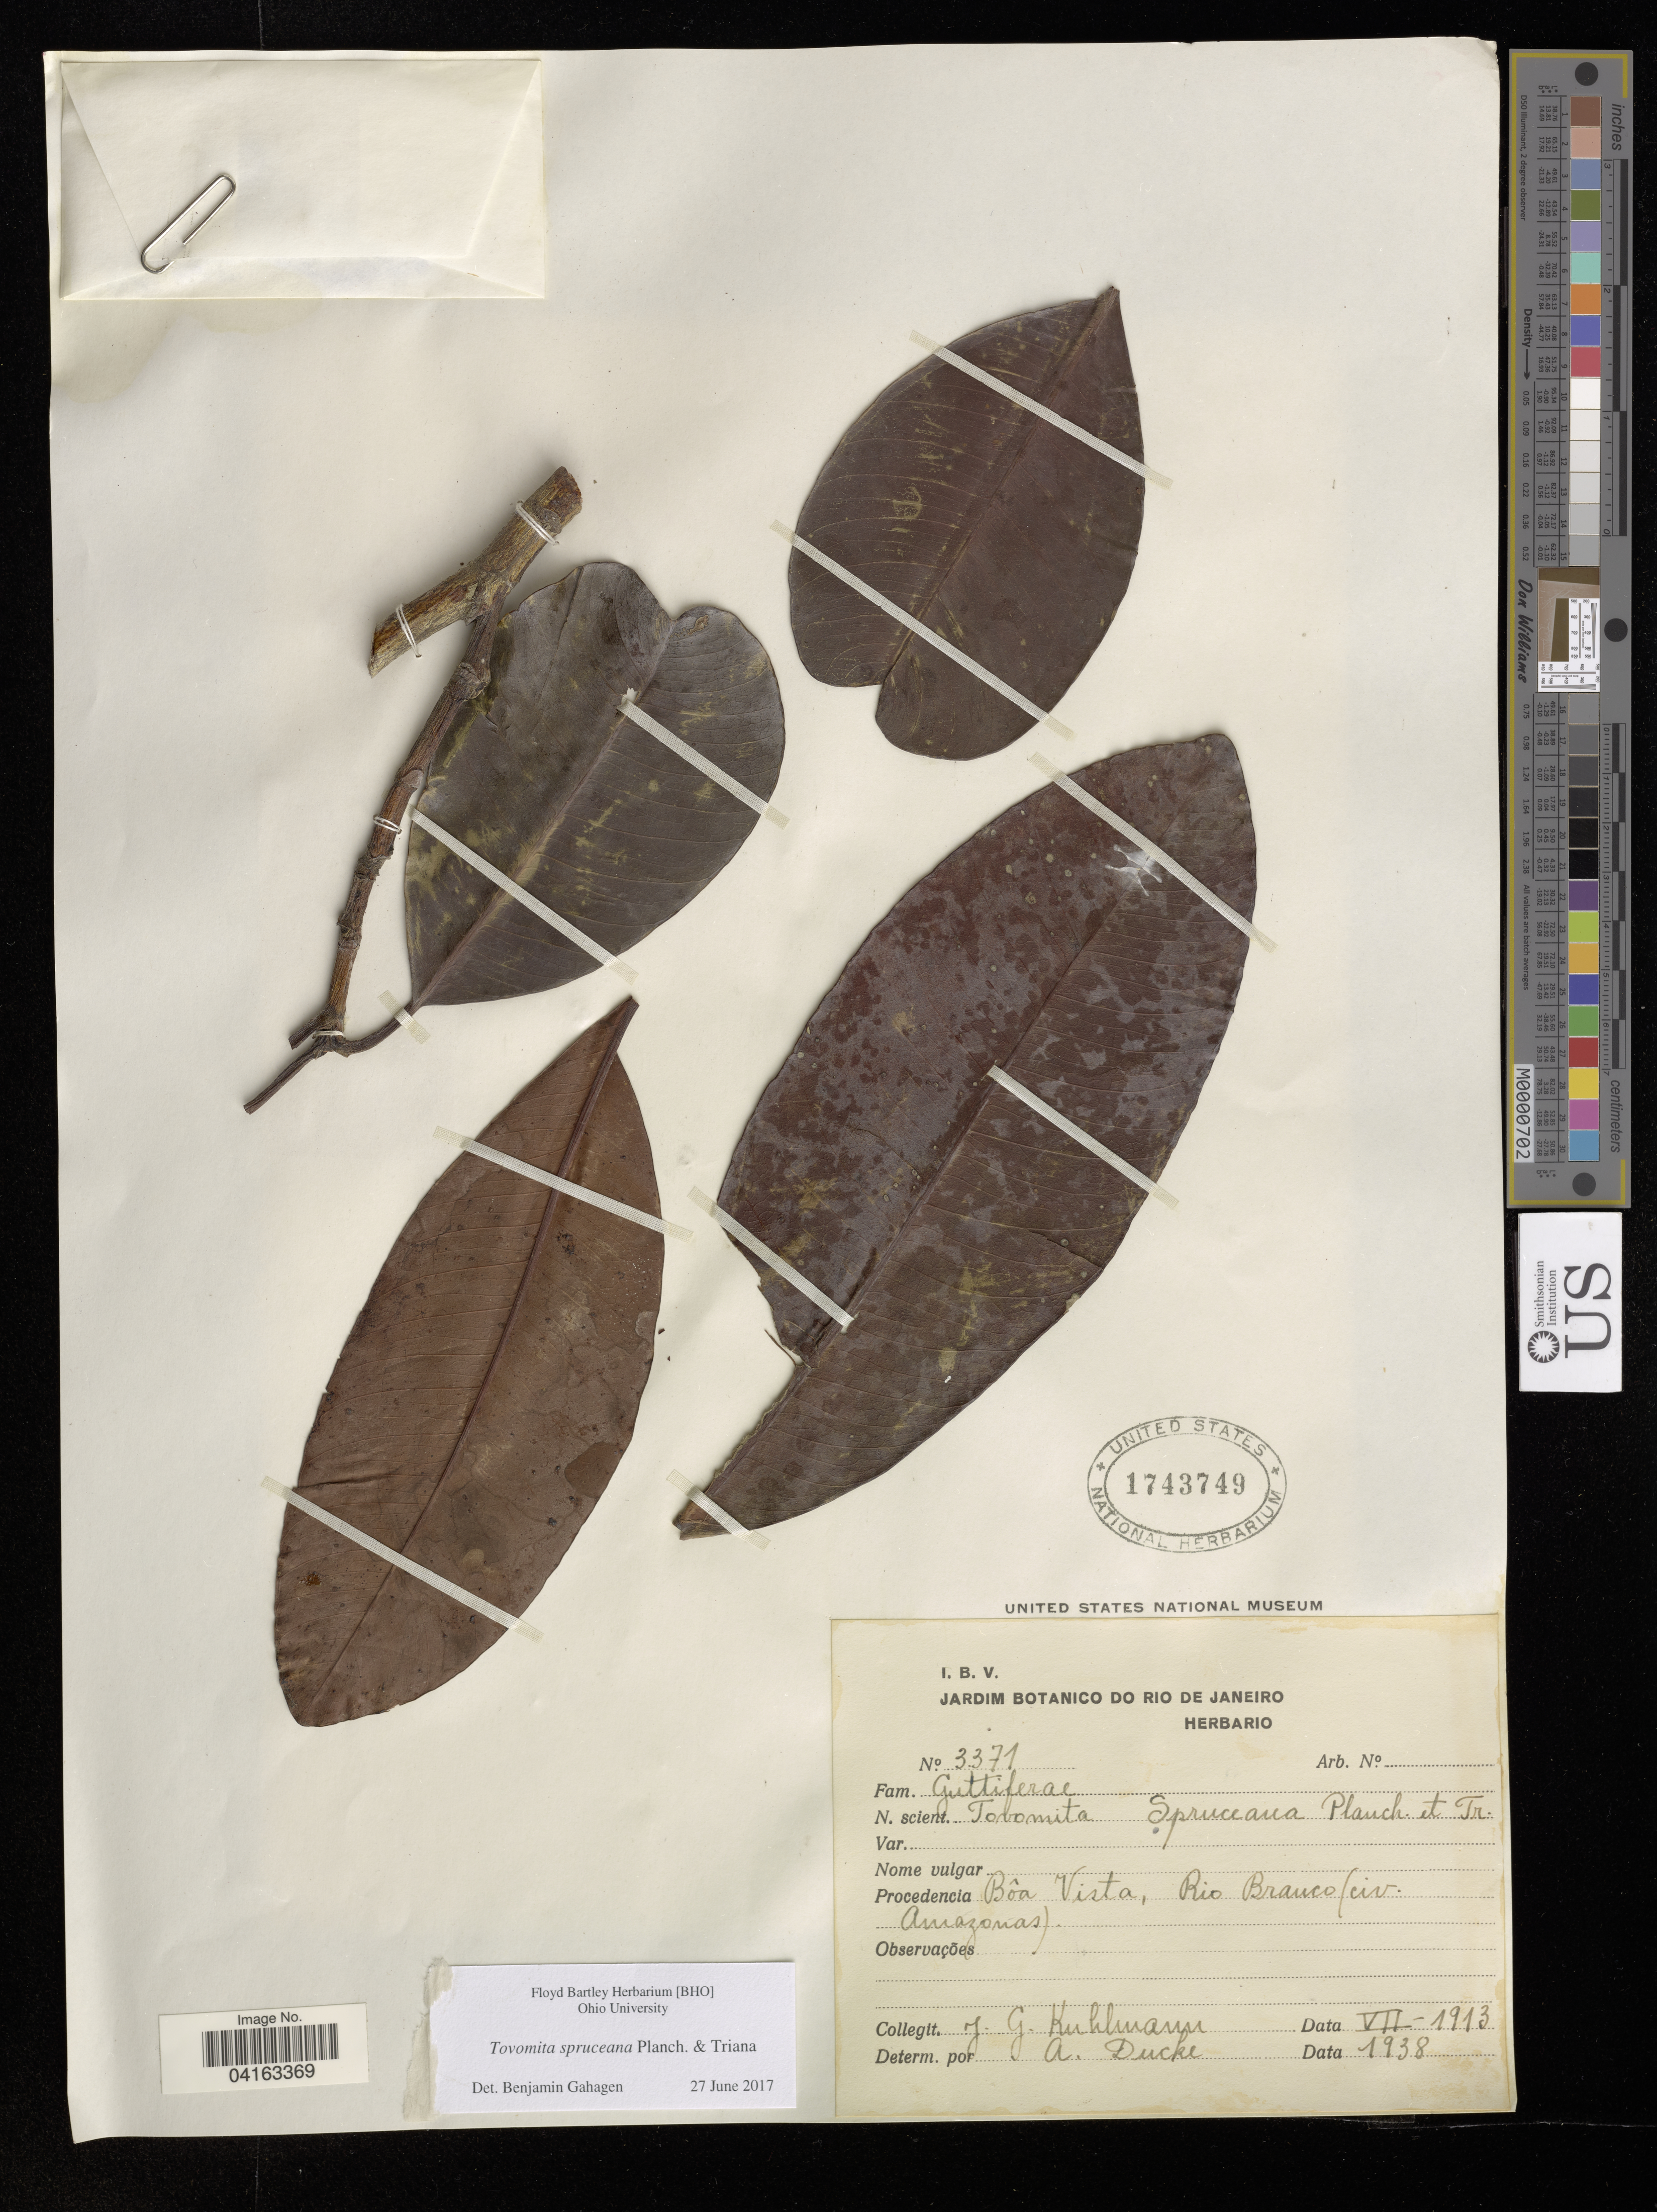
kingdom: Plantae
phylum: Tracheophyta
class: Magnoliopsida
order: Malpighiales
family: Clusiaceae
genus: Tovomita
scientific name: Tovomita spruceana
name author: Planch. & Triana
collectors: J. G. Kuhlmann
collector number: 3371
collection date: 1913-07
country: Brazil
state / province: Rio de Janeiro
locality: Procedencia Bôa Vista, Rio Branco (civ. Amazonas).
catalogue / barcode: US 1743749